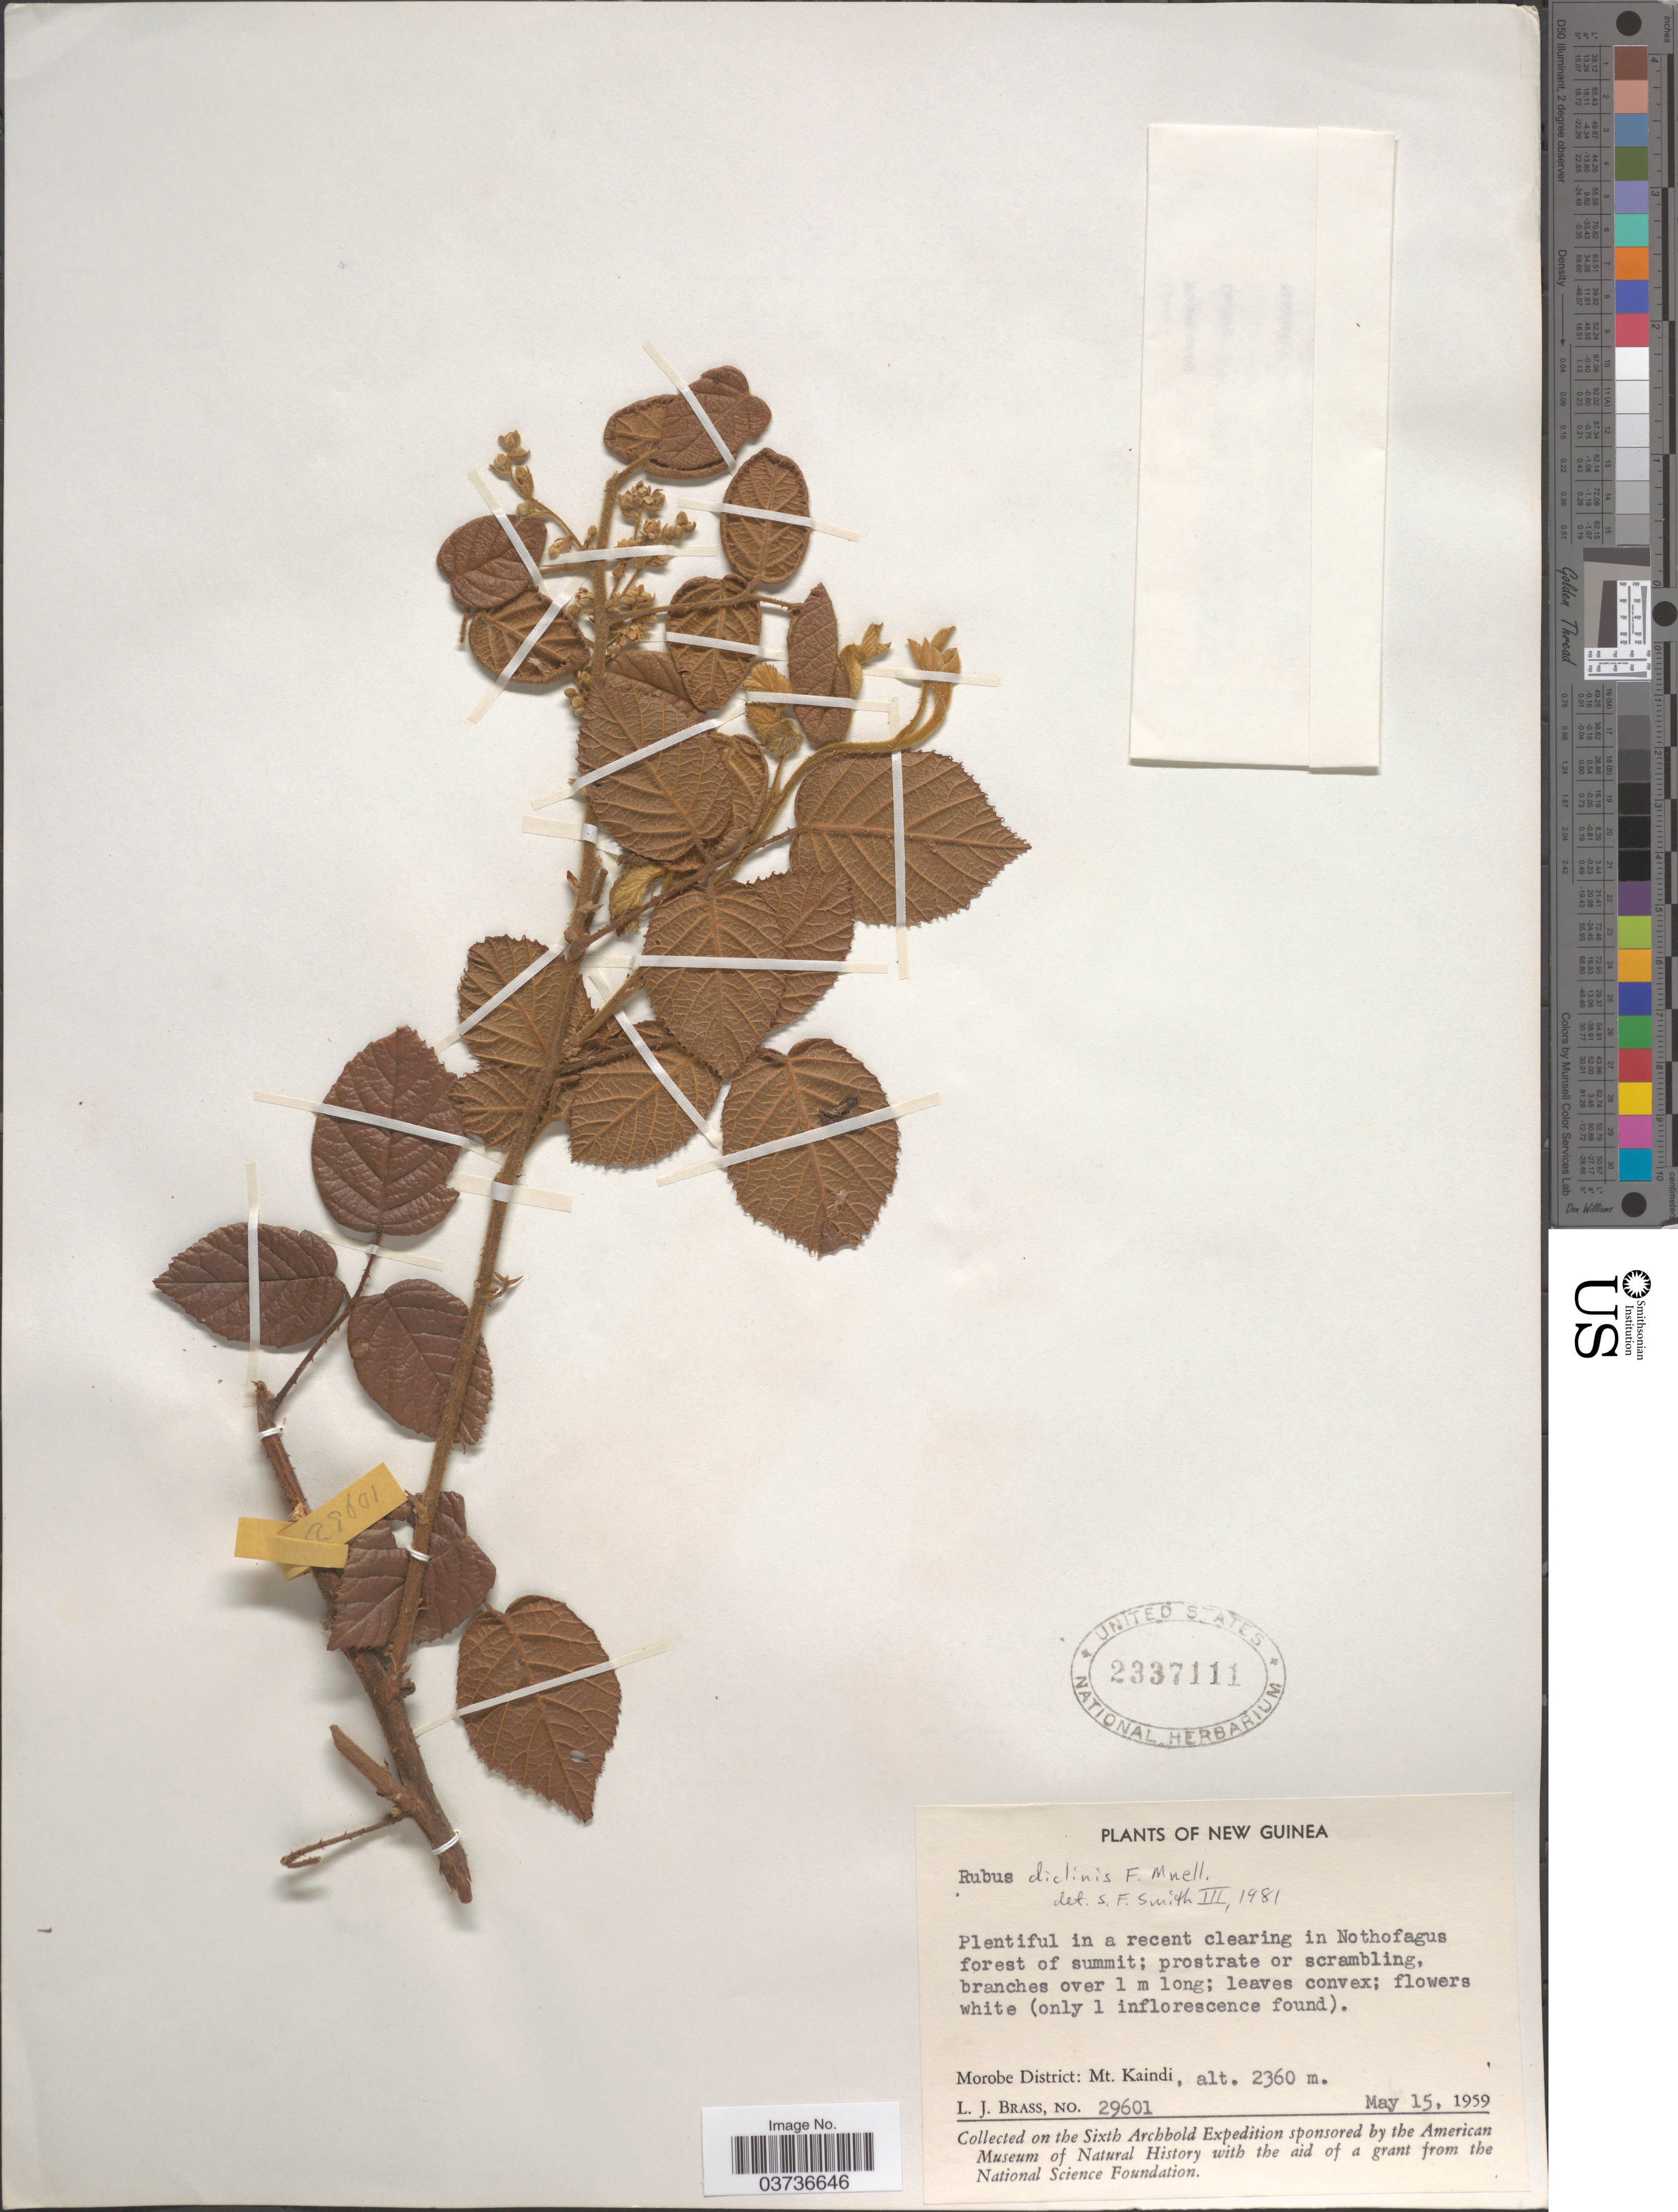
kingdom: Plantae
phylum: Tracheophyta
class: Magnoliopsida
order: Rosales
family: Rosaceae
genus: Rubus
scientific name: Rubus diclinis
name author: F. Muell.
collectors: L. J. Brass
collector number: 29601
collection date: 1959-05-15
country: Papua New Guinea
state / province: Morobe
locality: New Guinea. Morobe District: Mt. Kaindi.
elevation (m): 2360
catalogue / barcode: US 2337111